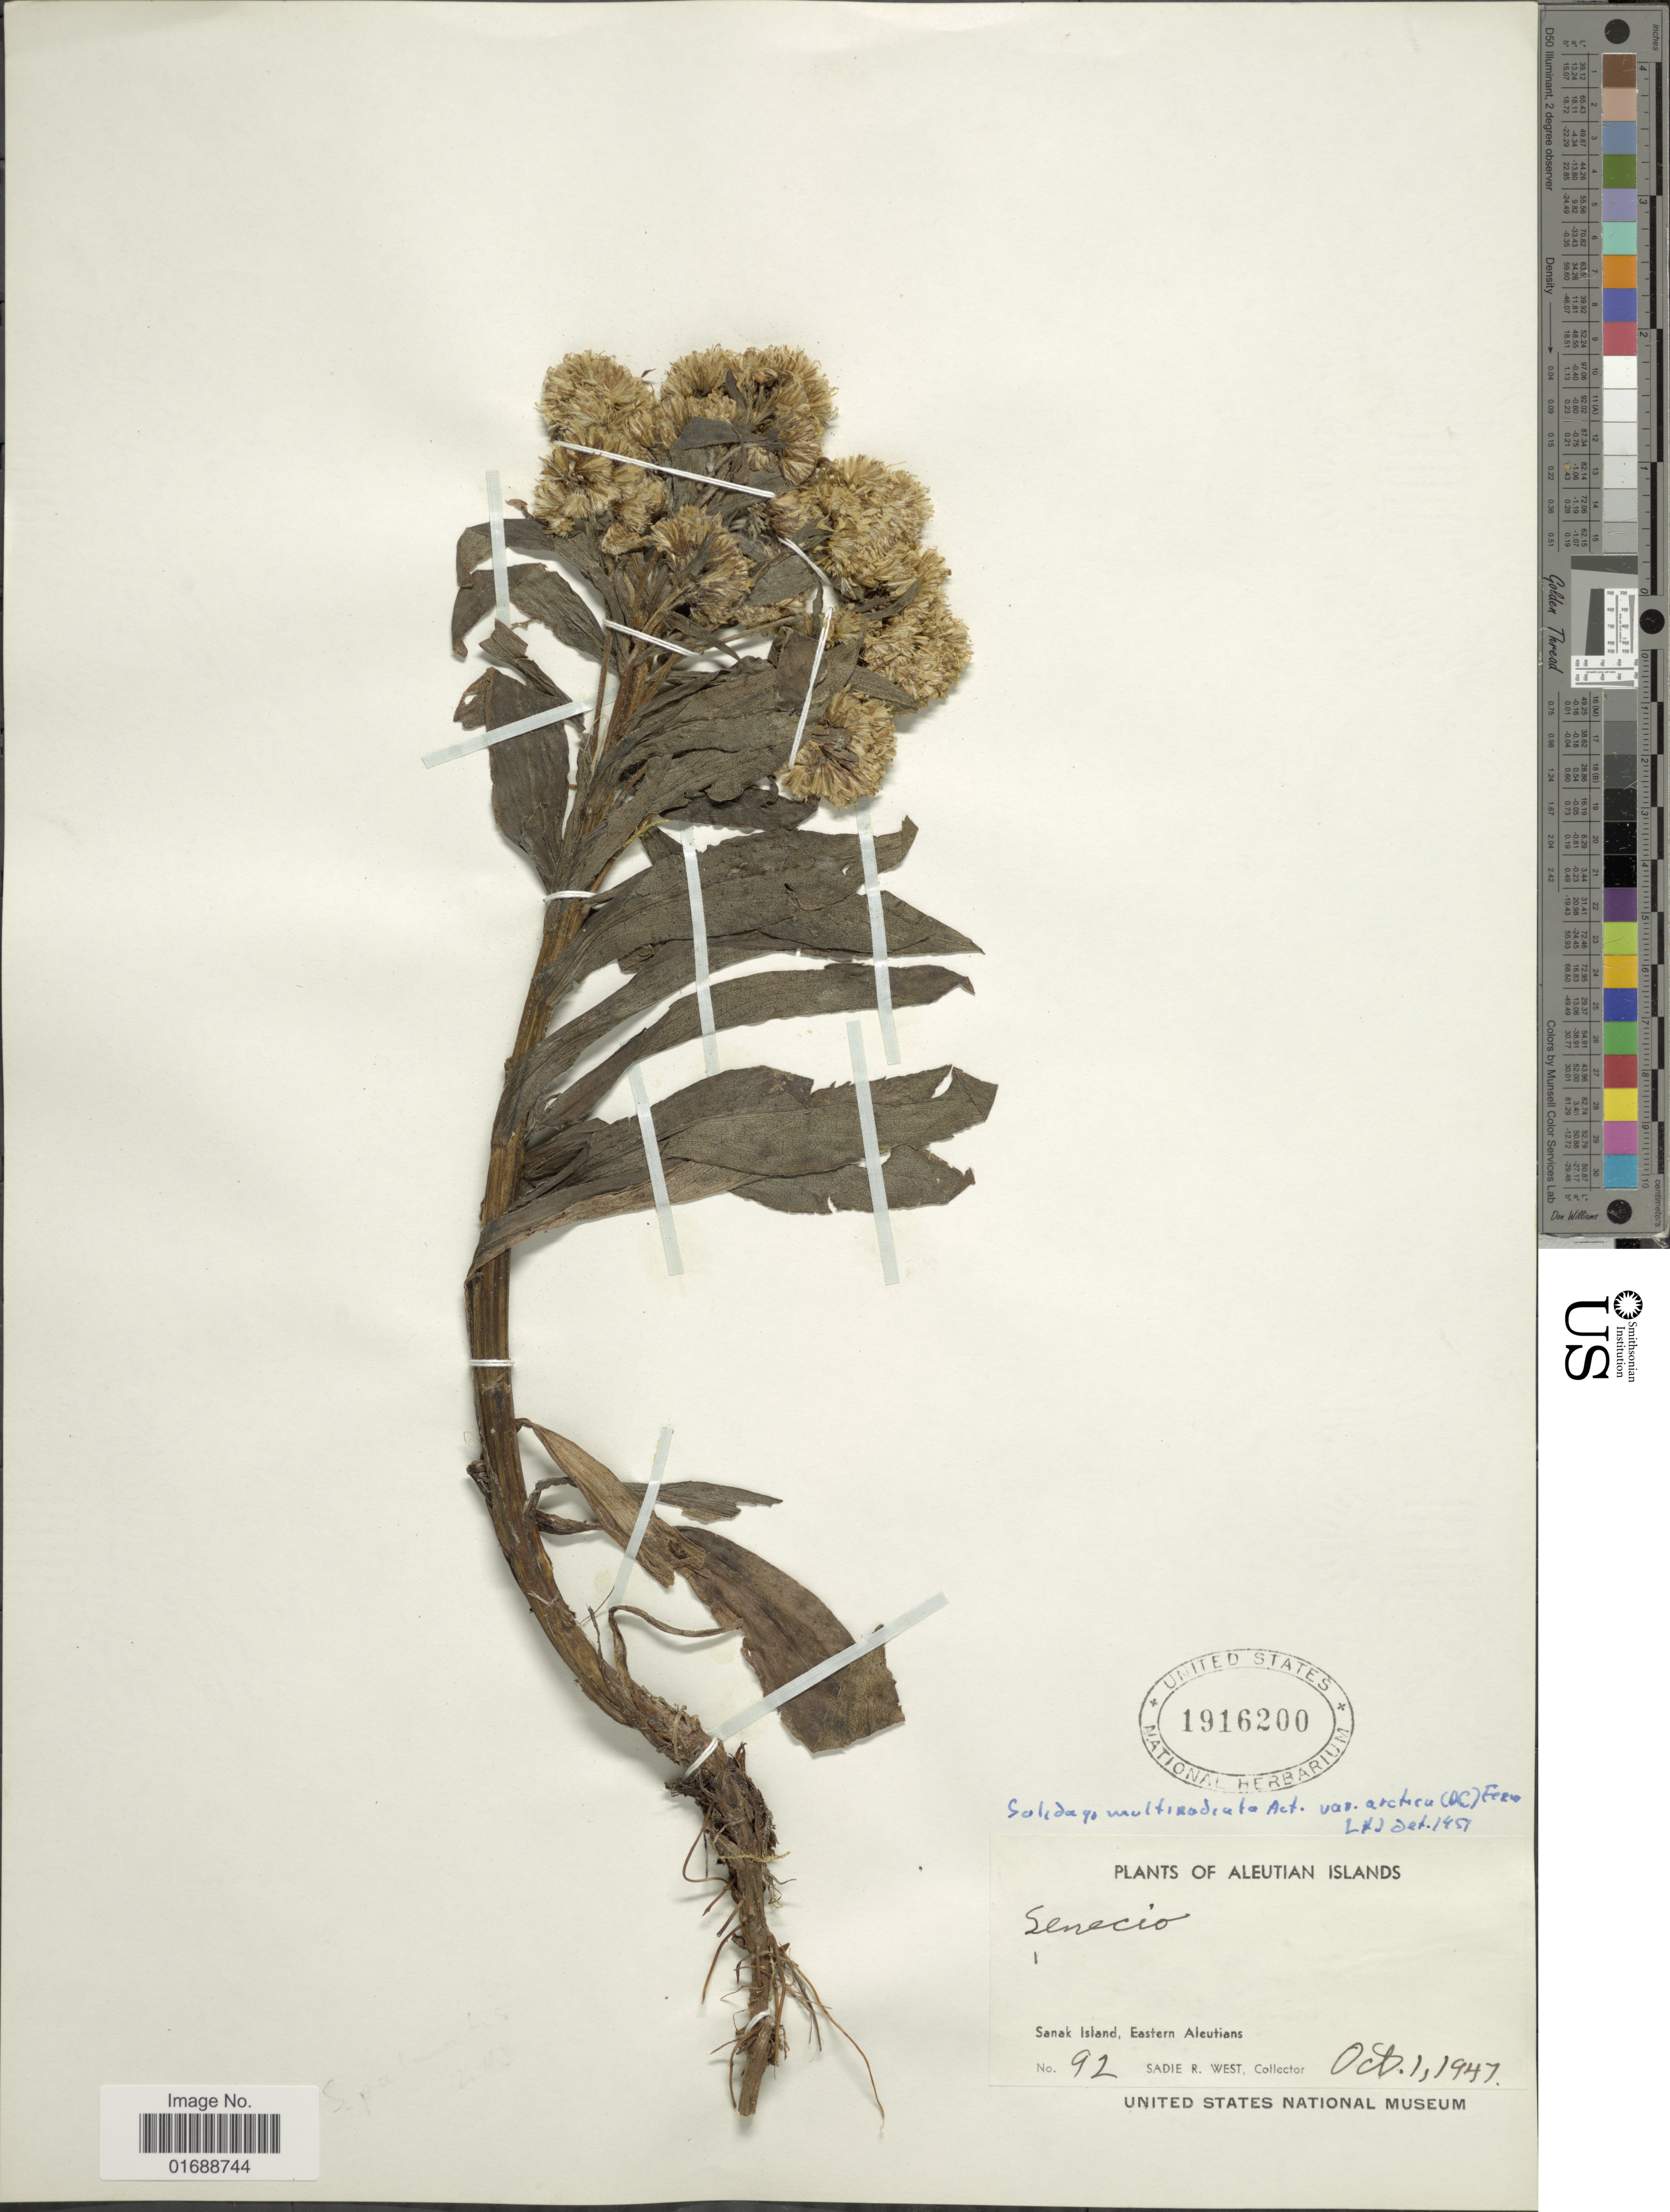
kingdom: Plantae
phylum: Tracheophyta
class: Magnoliopsida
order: Asterales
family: Asteraceae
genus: Solidago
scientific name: Solidago multiradiata var. arctica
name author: (DC.) Fernald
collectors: S. R. West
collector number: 92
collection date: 1947-10-01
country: United States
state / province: Alaska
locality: Aleutian Islands, Sanak Island, Eastern Aleutians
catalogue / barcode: US 1916200